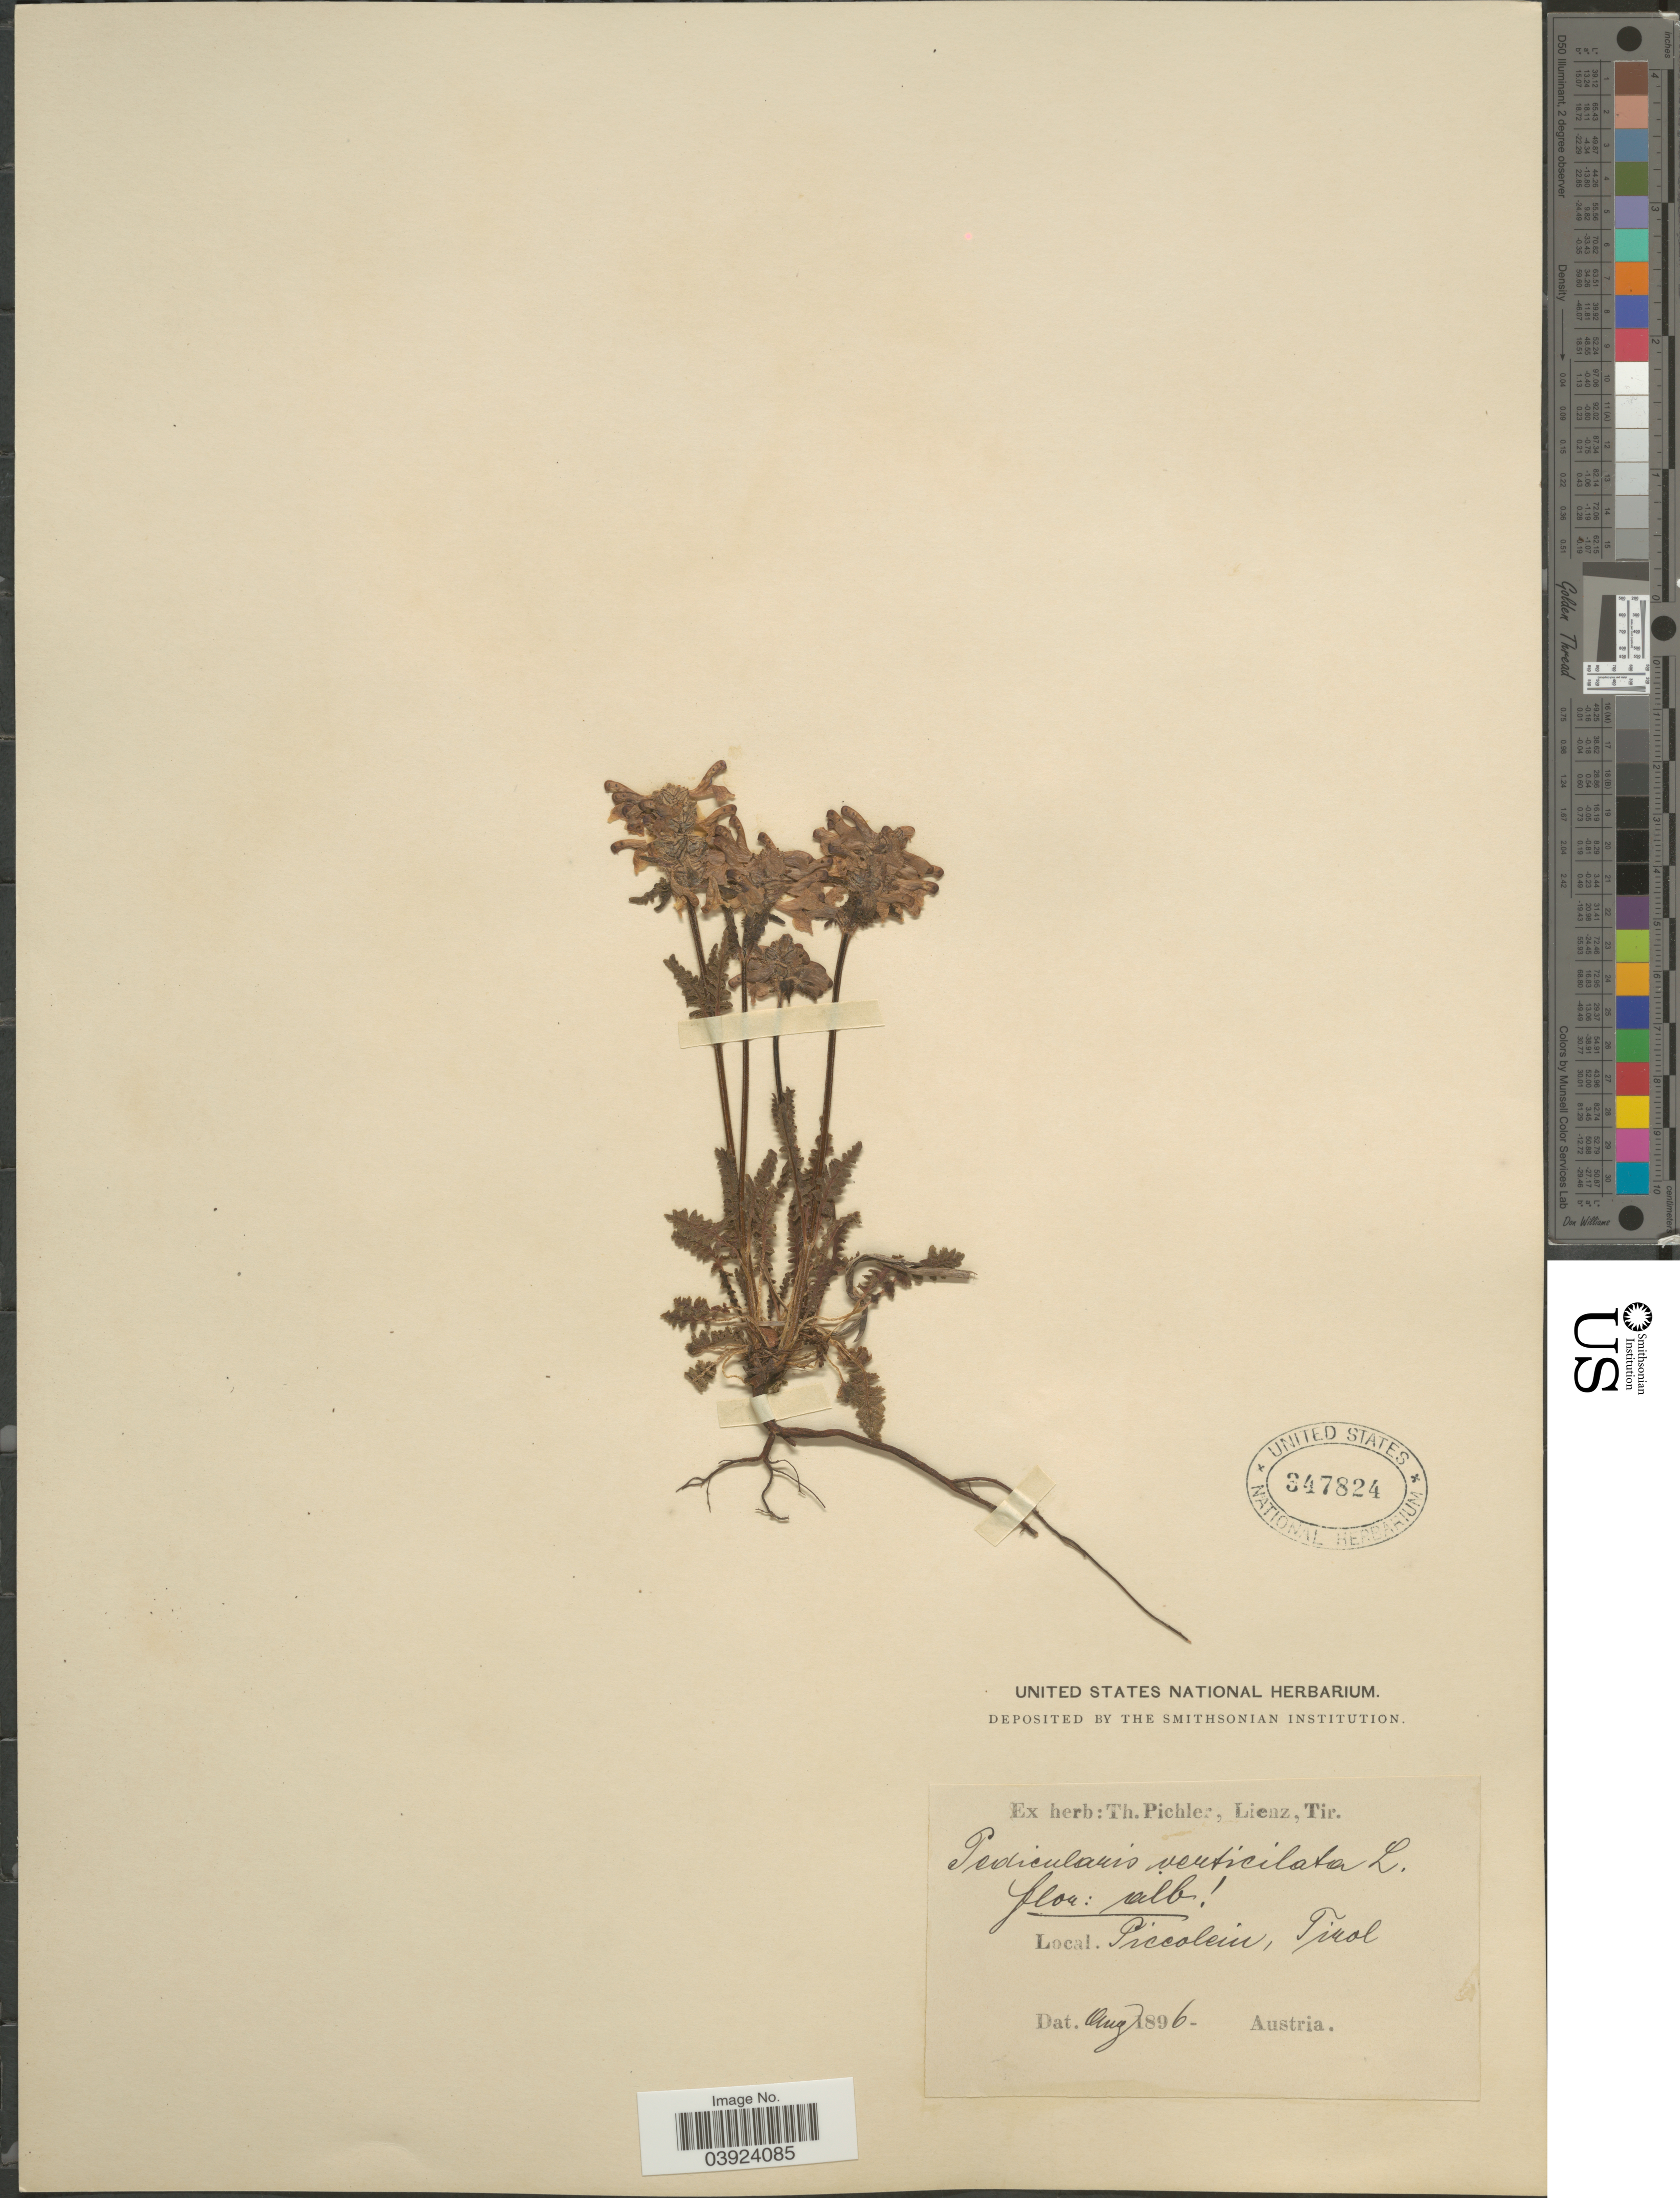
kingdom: Plantae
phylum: Tracheophyta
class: Magnoliopsida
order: Lamiales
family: Orobanchaceae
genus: Pedicularis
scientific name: Pedicularis verticillata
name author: L.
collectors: ex herb. T. Pichler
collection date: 1896-08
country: Austria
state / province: Tirol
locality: Piccolein.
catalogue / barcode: US 347824